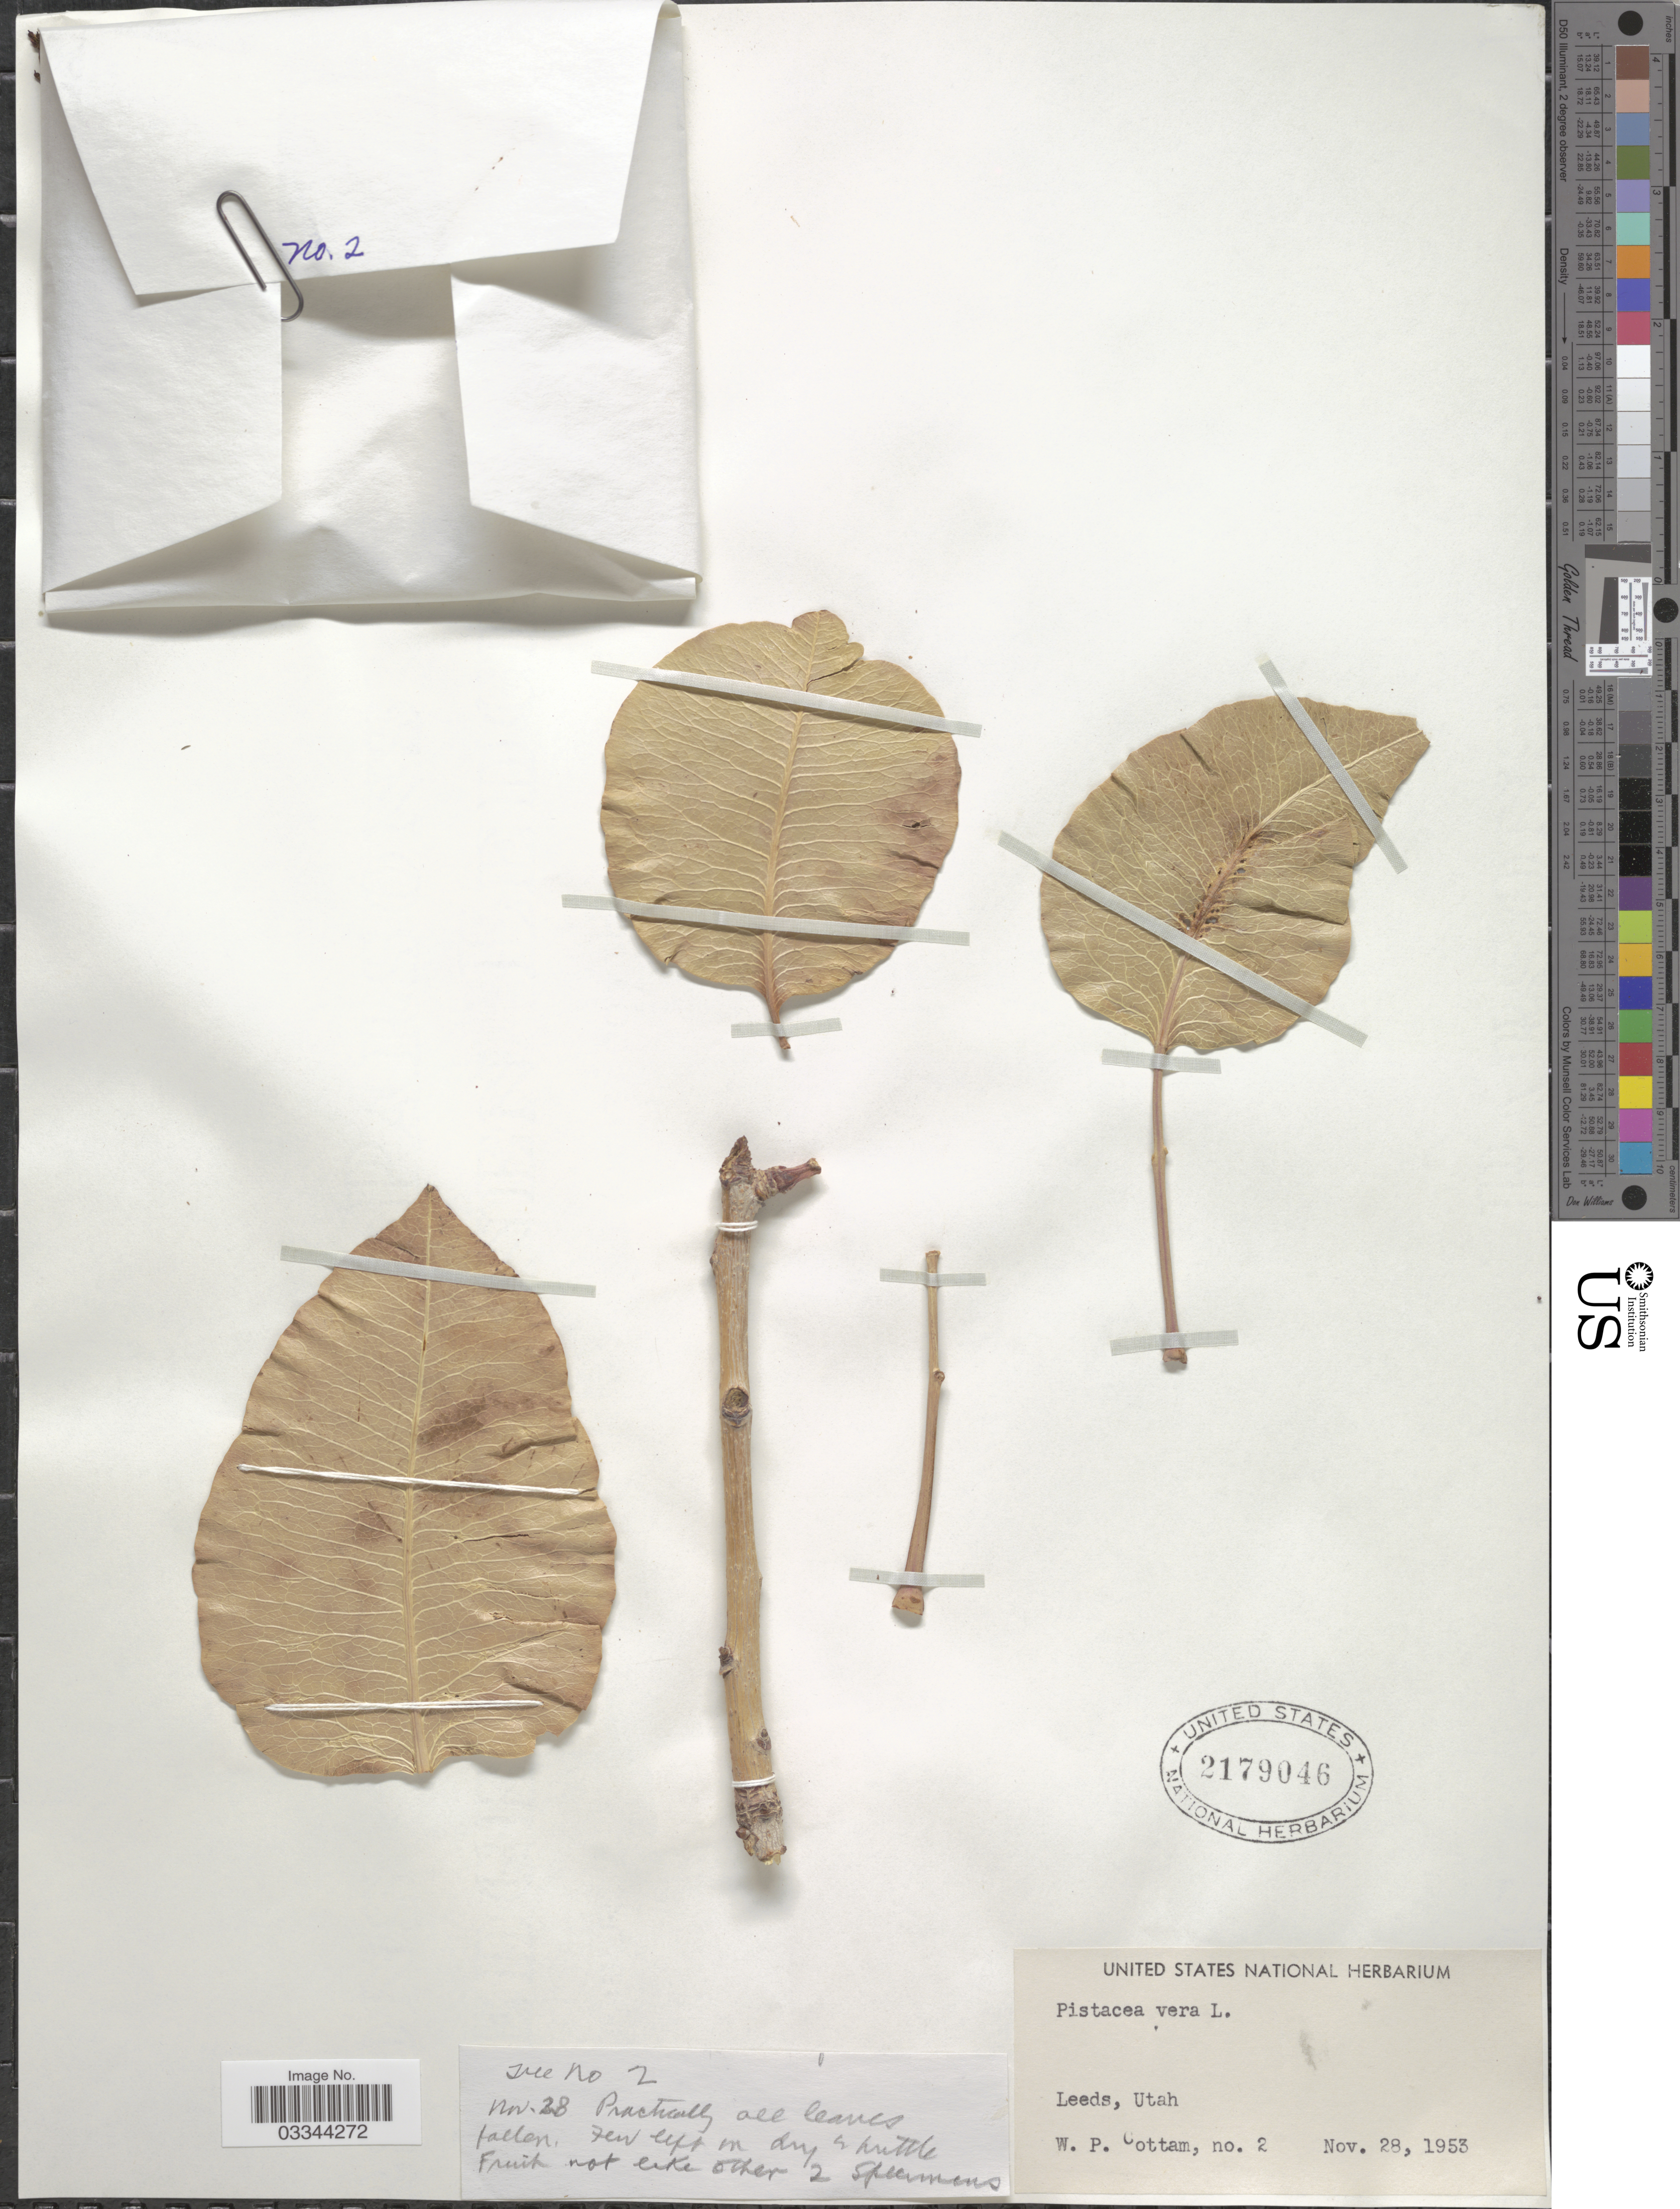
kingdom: Plantae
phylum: Tracheophyta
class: Magnoliopsida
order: Sapindales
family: Anacardiaceae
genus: Pistacia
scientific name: Pistacia vera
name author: L.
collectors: W. Cottam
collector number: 2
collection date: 1953-11-28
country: United States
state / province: Utah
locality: Leeds.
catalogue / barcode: US 2179046